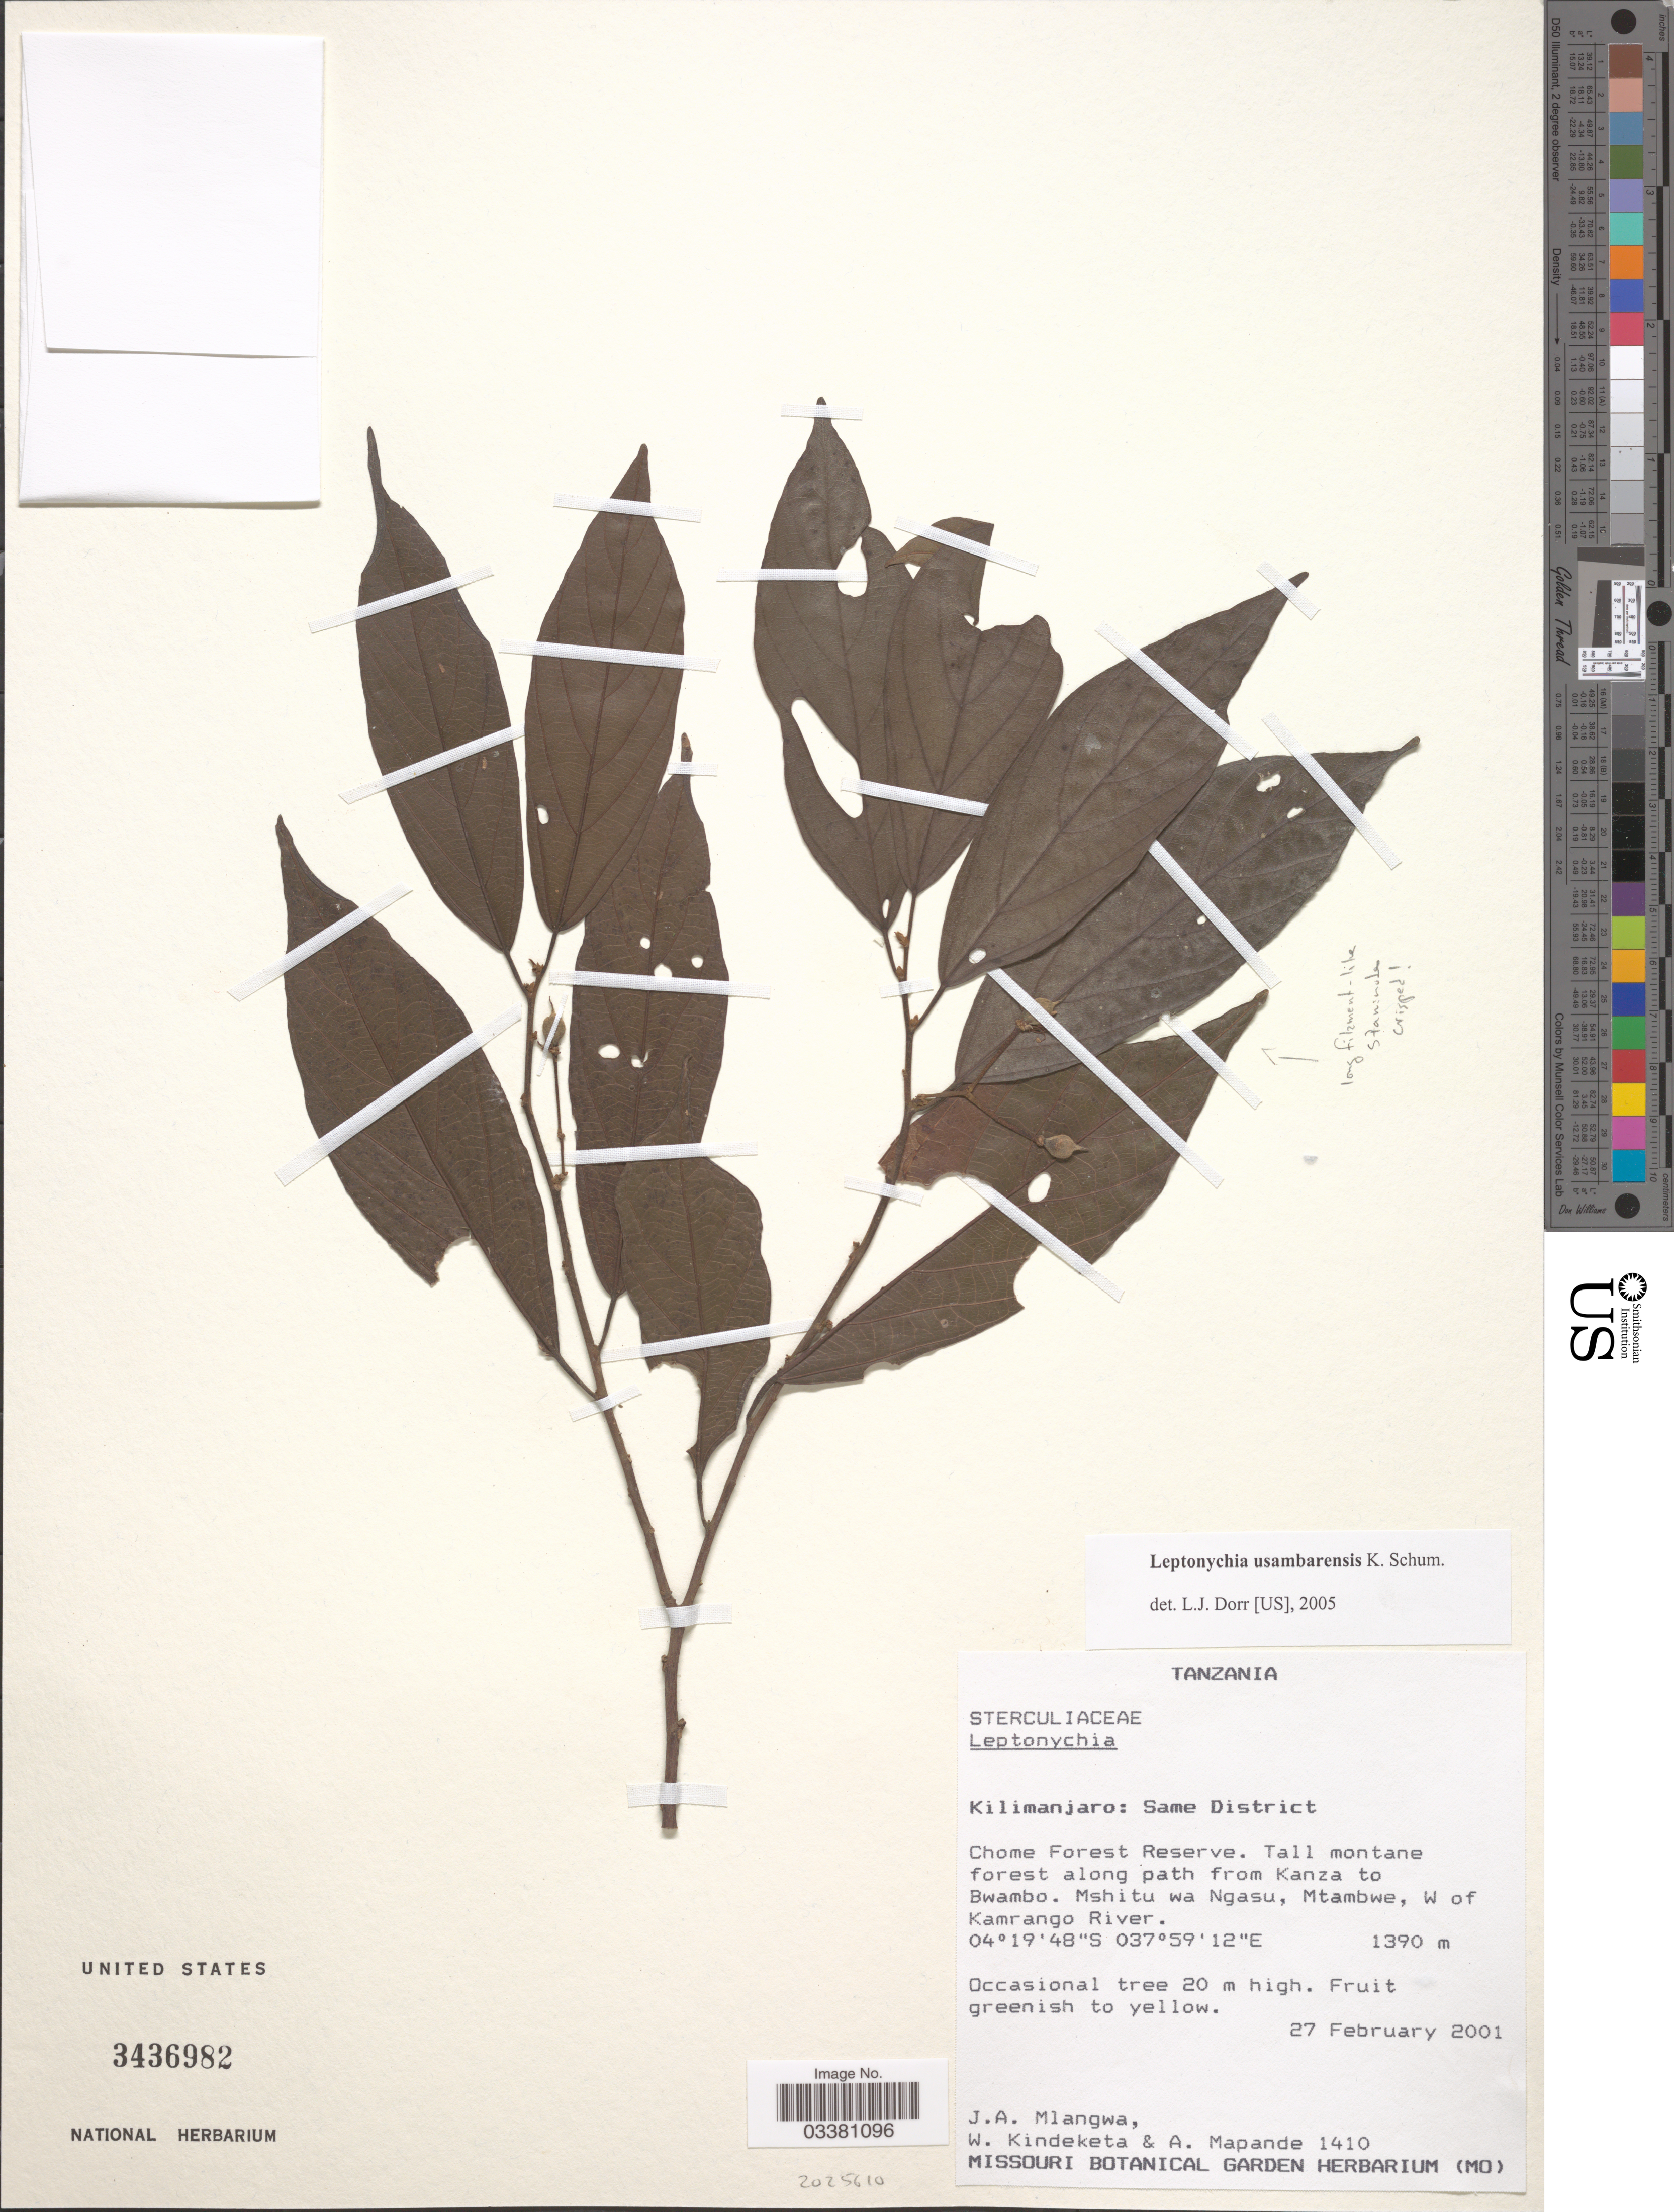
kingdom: Plantae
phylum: Tracheophyta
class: Magnoliopsida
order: Malvales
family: Malvaceae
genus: Leptonychia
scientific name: Leptonychia usambarensis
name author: K. Schum.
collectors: J. Mlangwa, W. Kindeketa & A. Mapande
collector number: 1410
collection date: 2001-02-27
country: Tanzania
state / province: Kilimanjaro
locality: Same District. Chome Forest Reserve. Tall montane forest along path from Kanza to Bwambo. Mshitu wa Ngasu, Mtambwe, W of Kamrango River.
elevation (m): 1390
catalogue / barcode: US 3436982